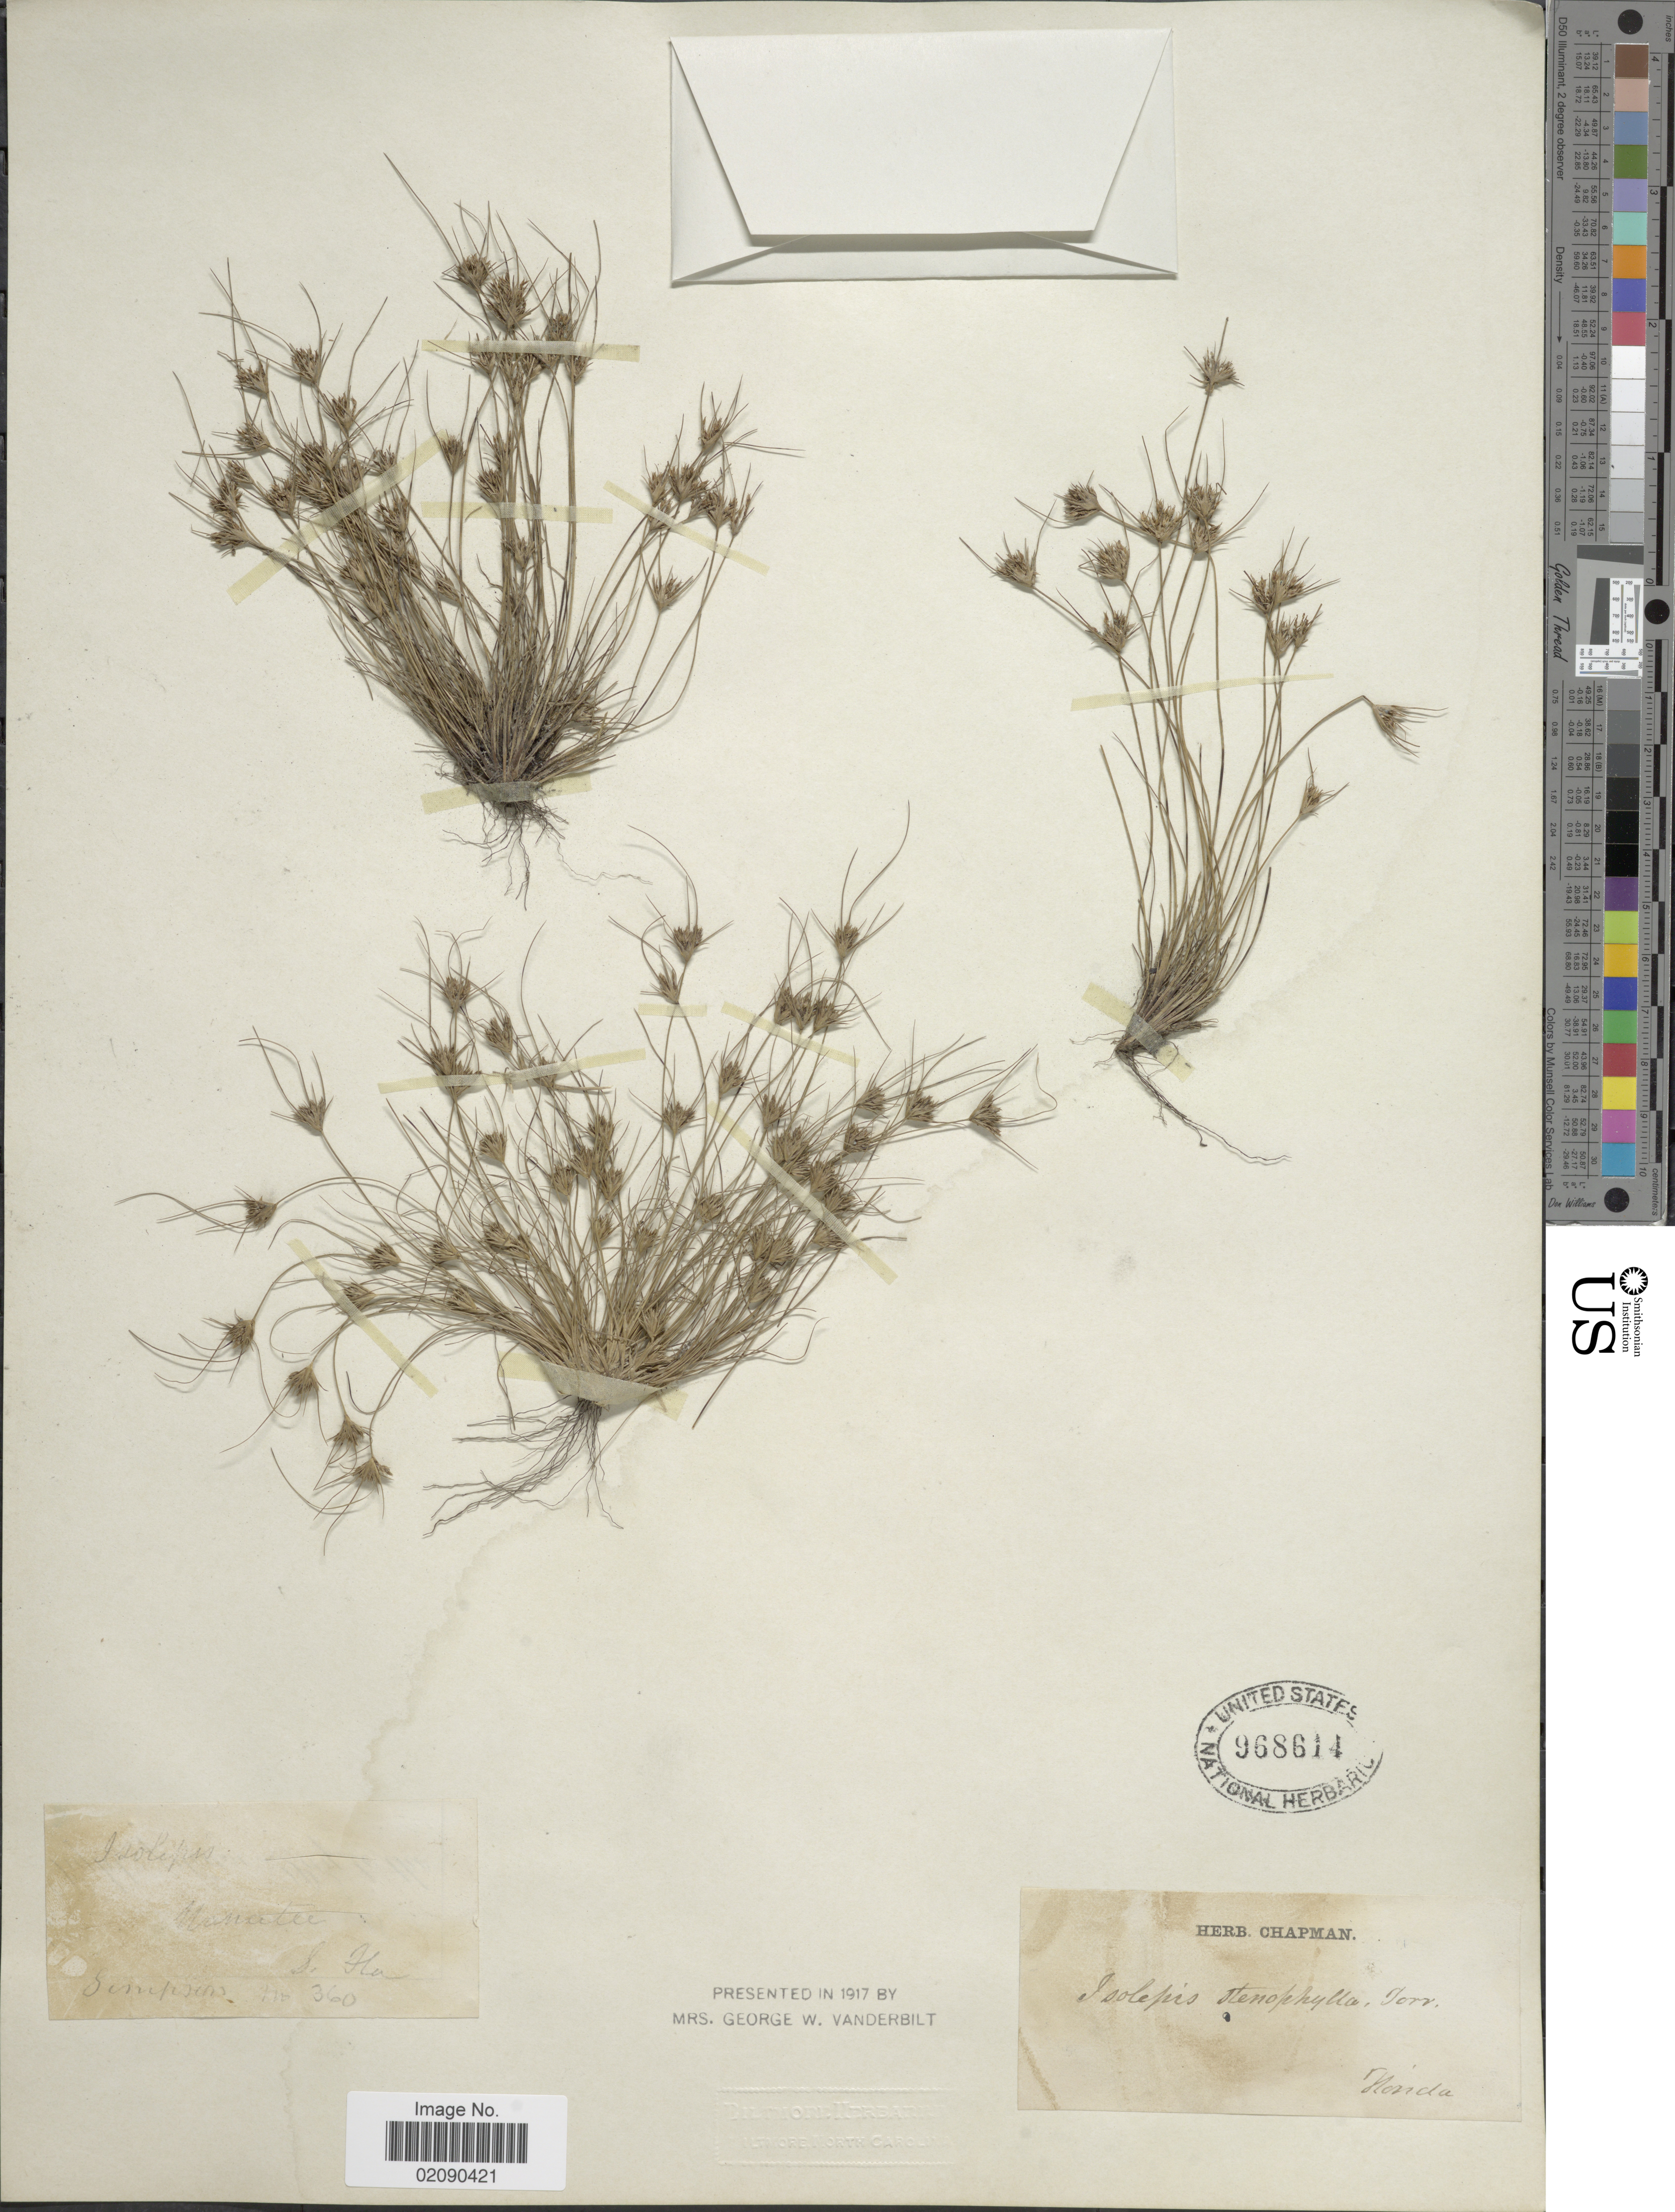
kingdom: Plantae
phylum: Tracheophyta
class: Liliopsida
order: Poales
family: Cyperaceae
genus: Bulbostylis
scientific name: Bulbostylis stenophylla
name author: (Elliott) C.B. Clarke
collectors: ex herb. Chapman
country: United States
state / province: Florida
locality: S. Fla.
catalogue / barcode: US 968614